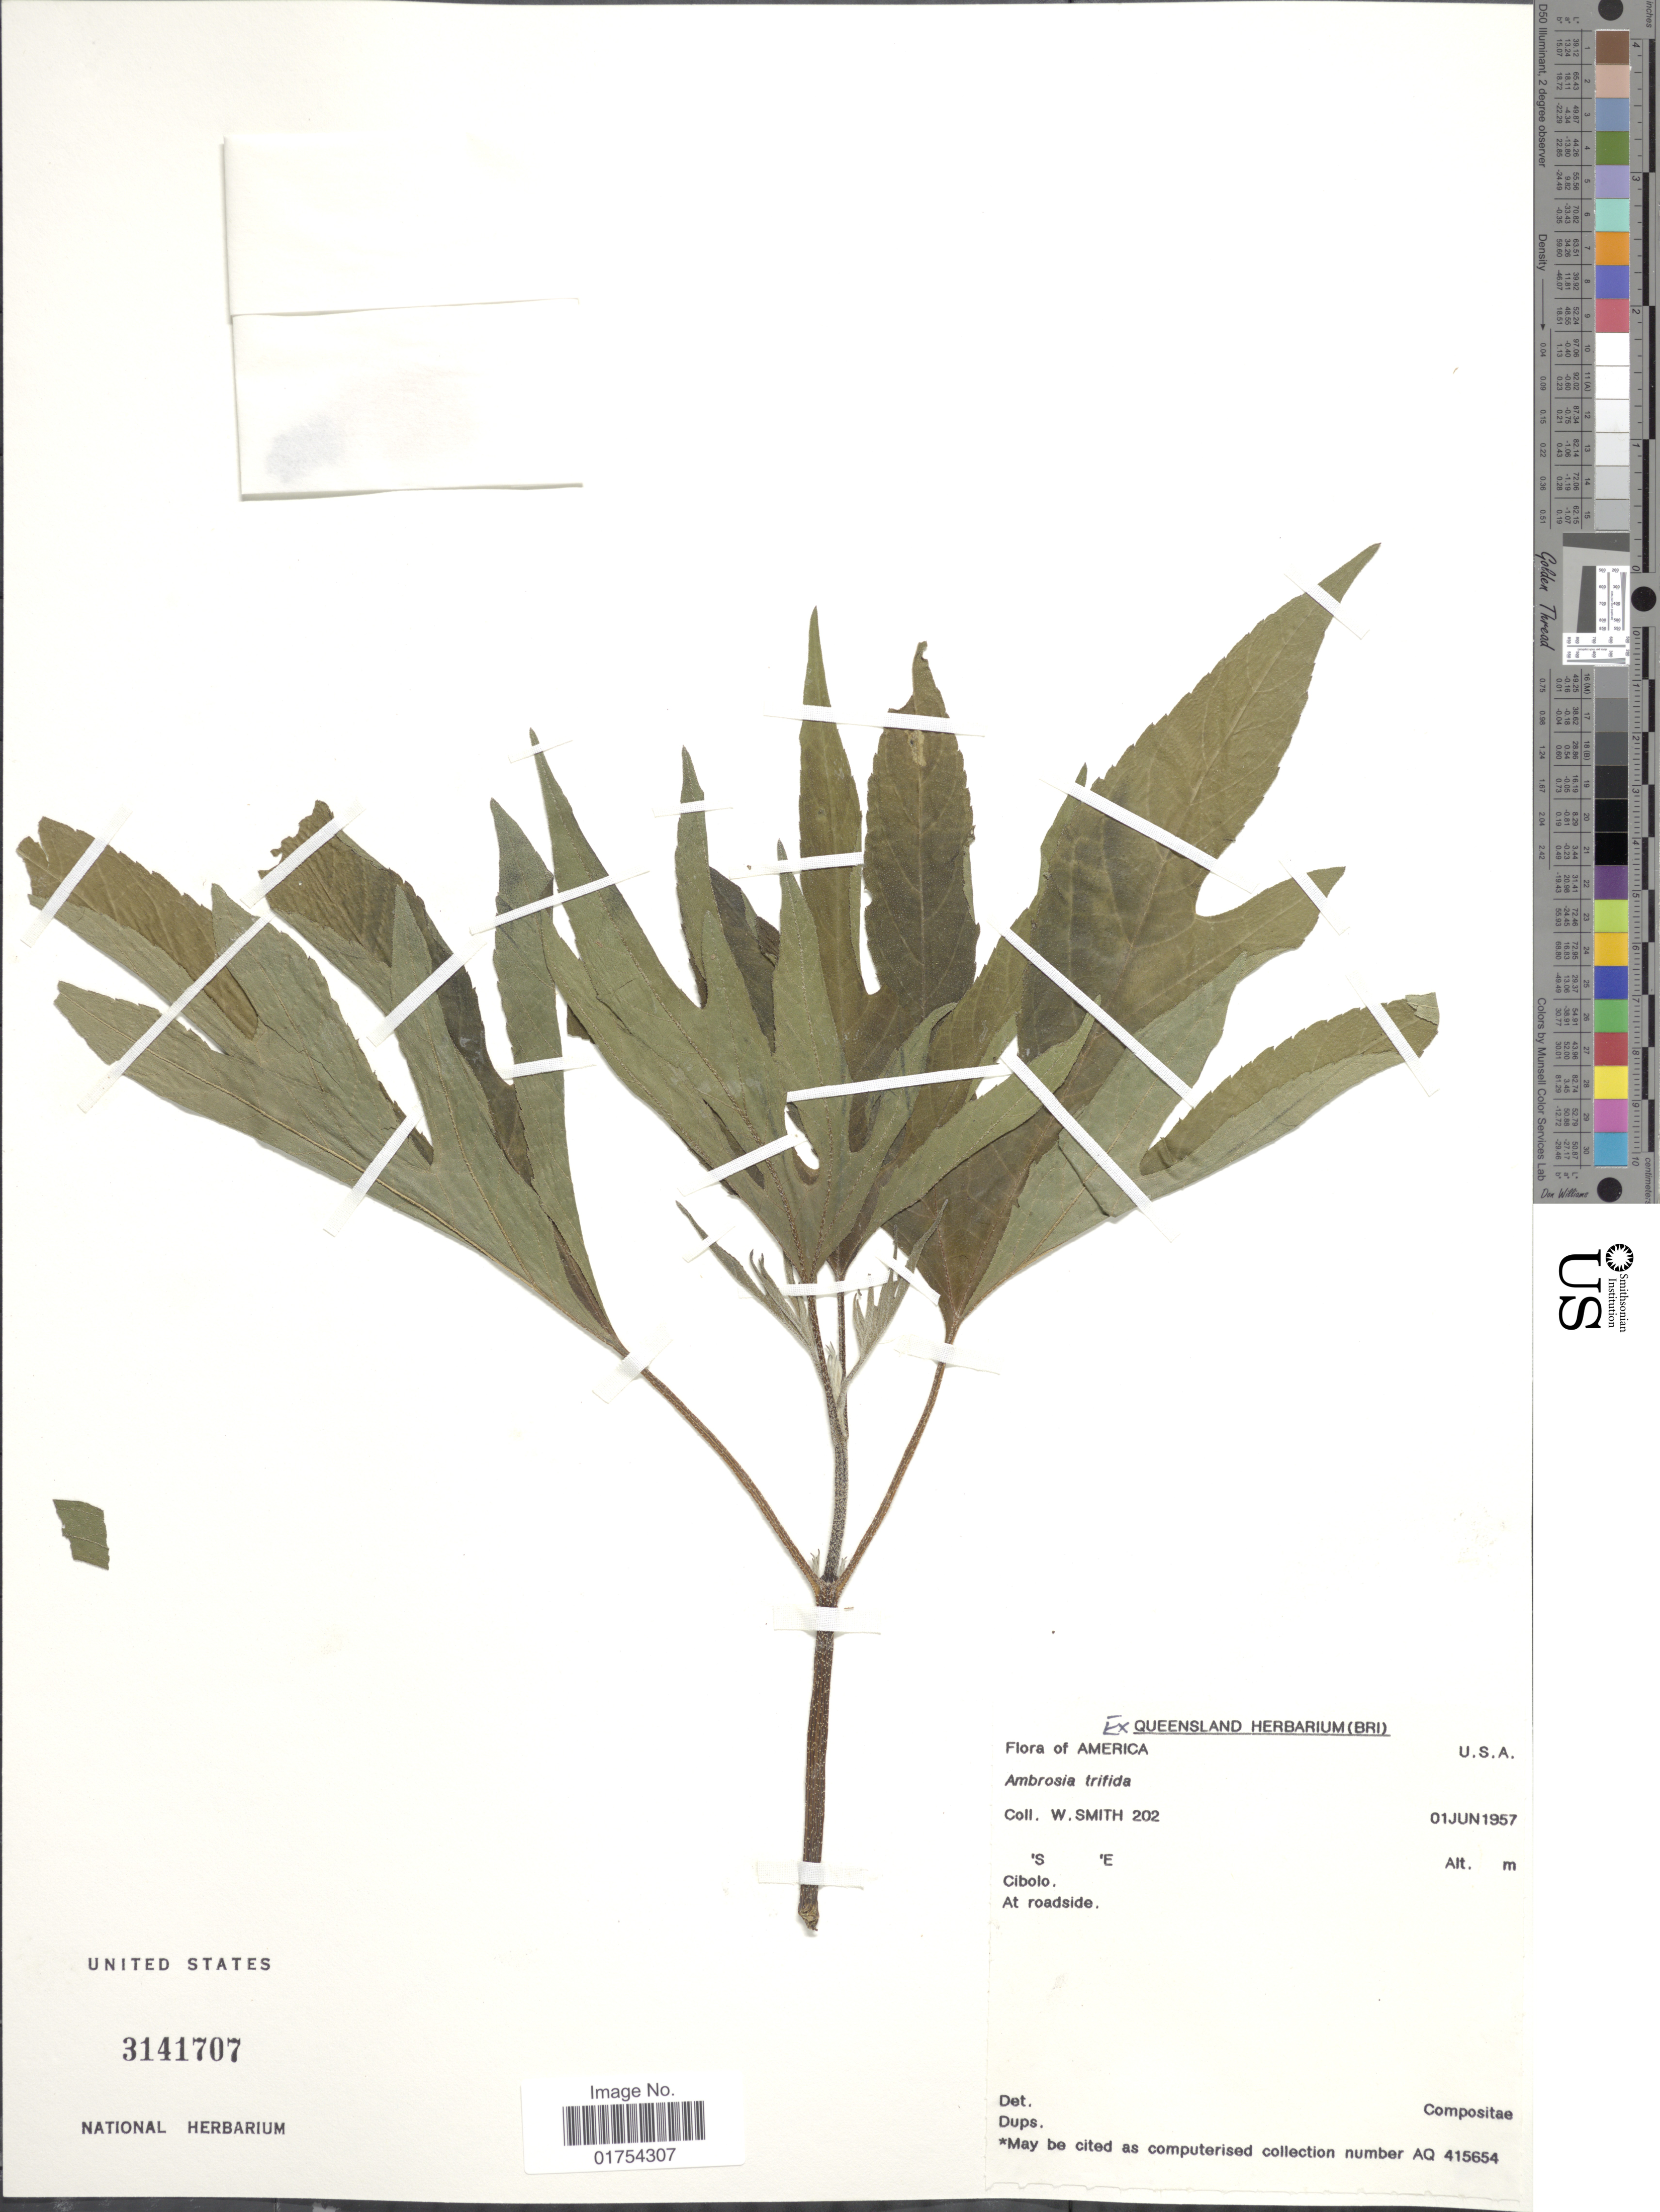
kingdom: Plantae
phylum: Tracheophyta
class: Magnoliopsida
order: Asterales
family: Asteraceae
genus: Ambrosia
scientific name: Ambrosia trifida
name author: L.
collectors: W. Smith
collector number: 202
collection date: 1957-06-01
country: United States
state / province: Texas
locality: Cibolo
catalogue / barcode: US 3141707